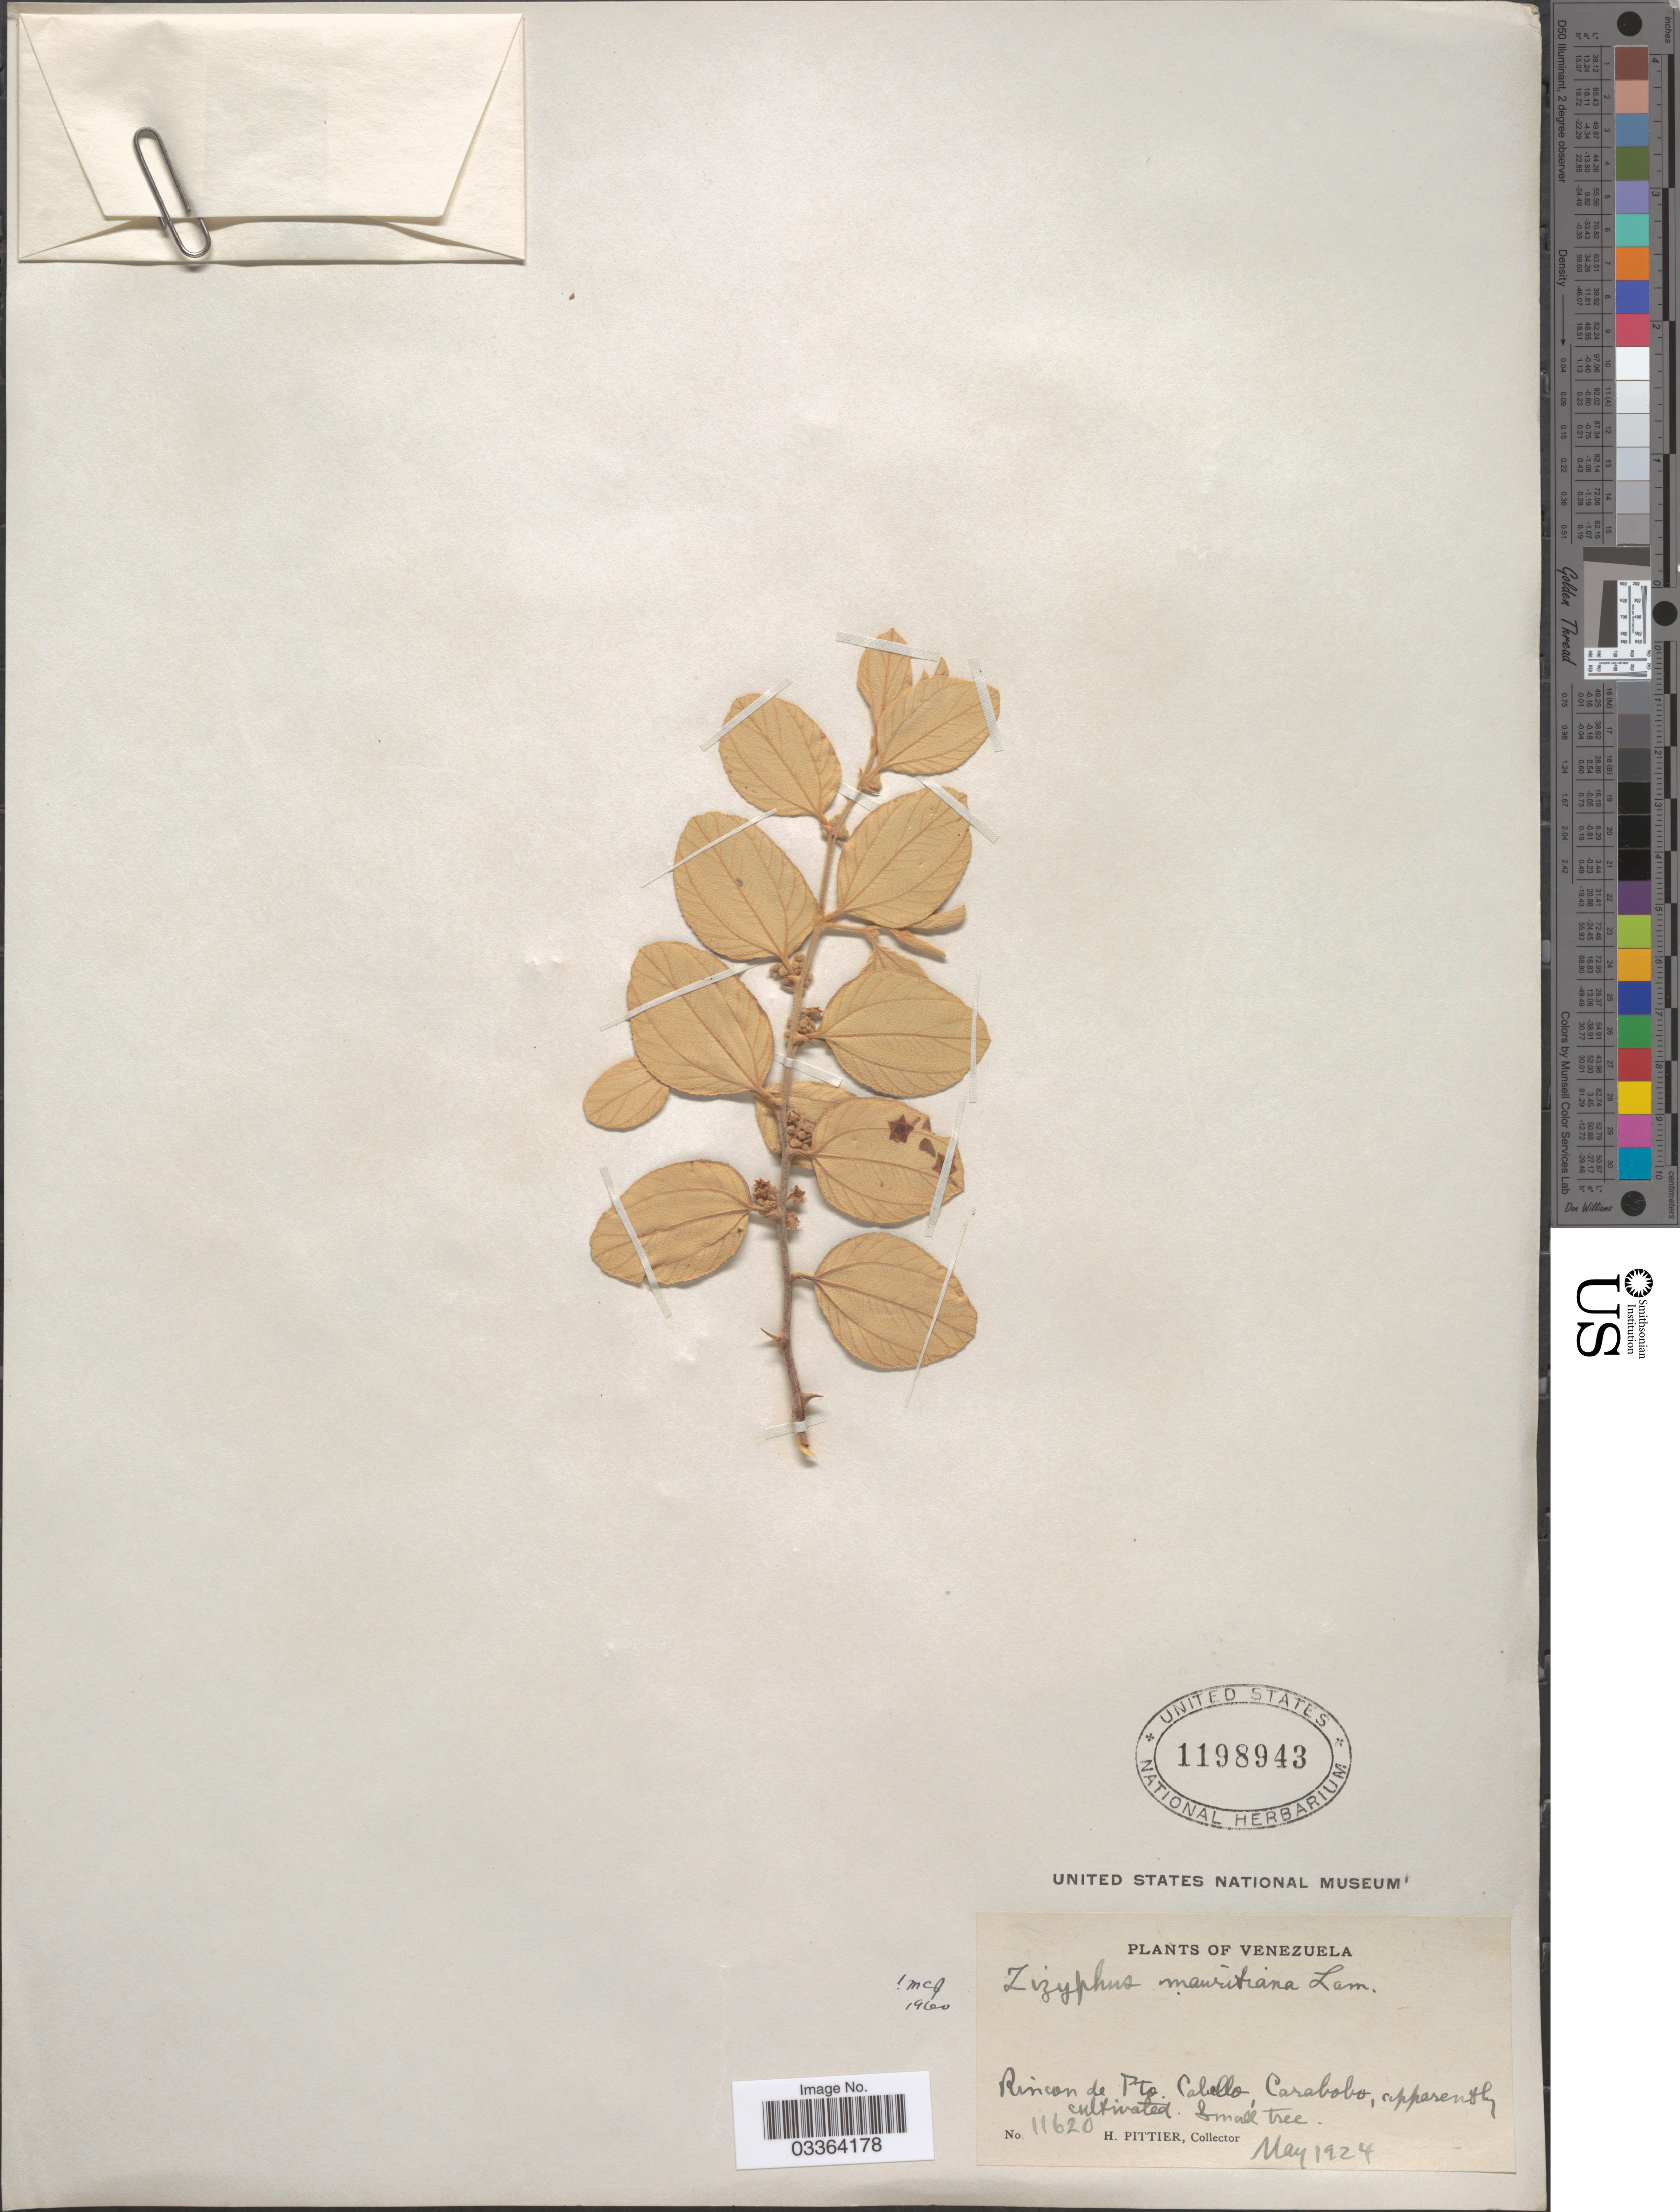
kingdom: Plantae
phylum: Tracheophyta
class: Magnoliopsida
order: Rosales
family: Rhamnaceae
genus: Ziziphus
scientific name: Ziziphus mauritiana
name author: Lam.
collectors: H. F. Pittier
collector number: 11620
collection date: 1924-05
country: Venezuela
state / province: Carabobo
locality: Rincon de Pto. Cabello, Carabobo.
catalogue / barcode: US 1198943